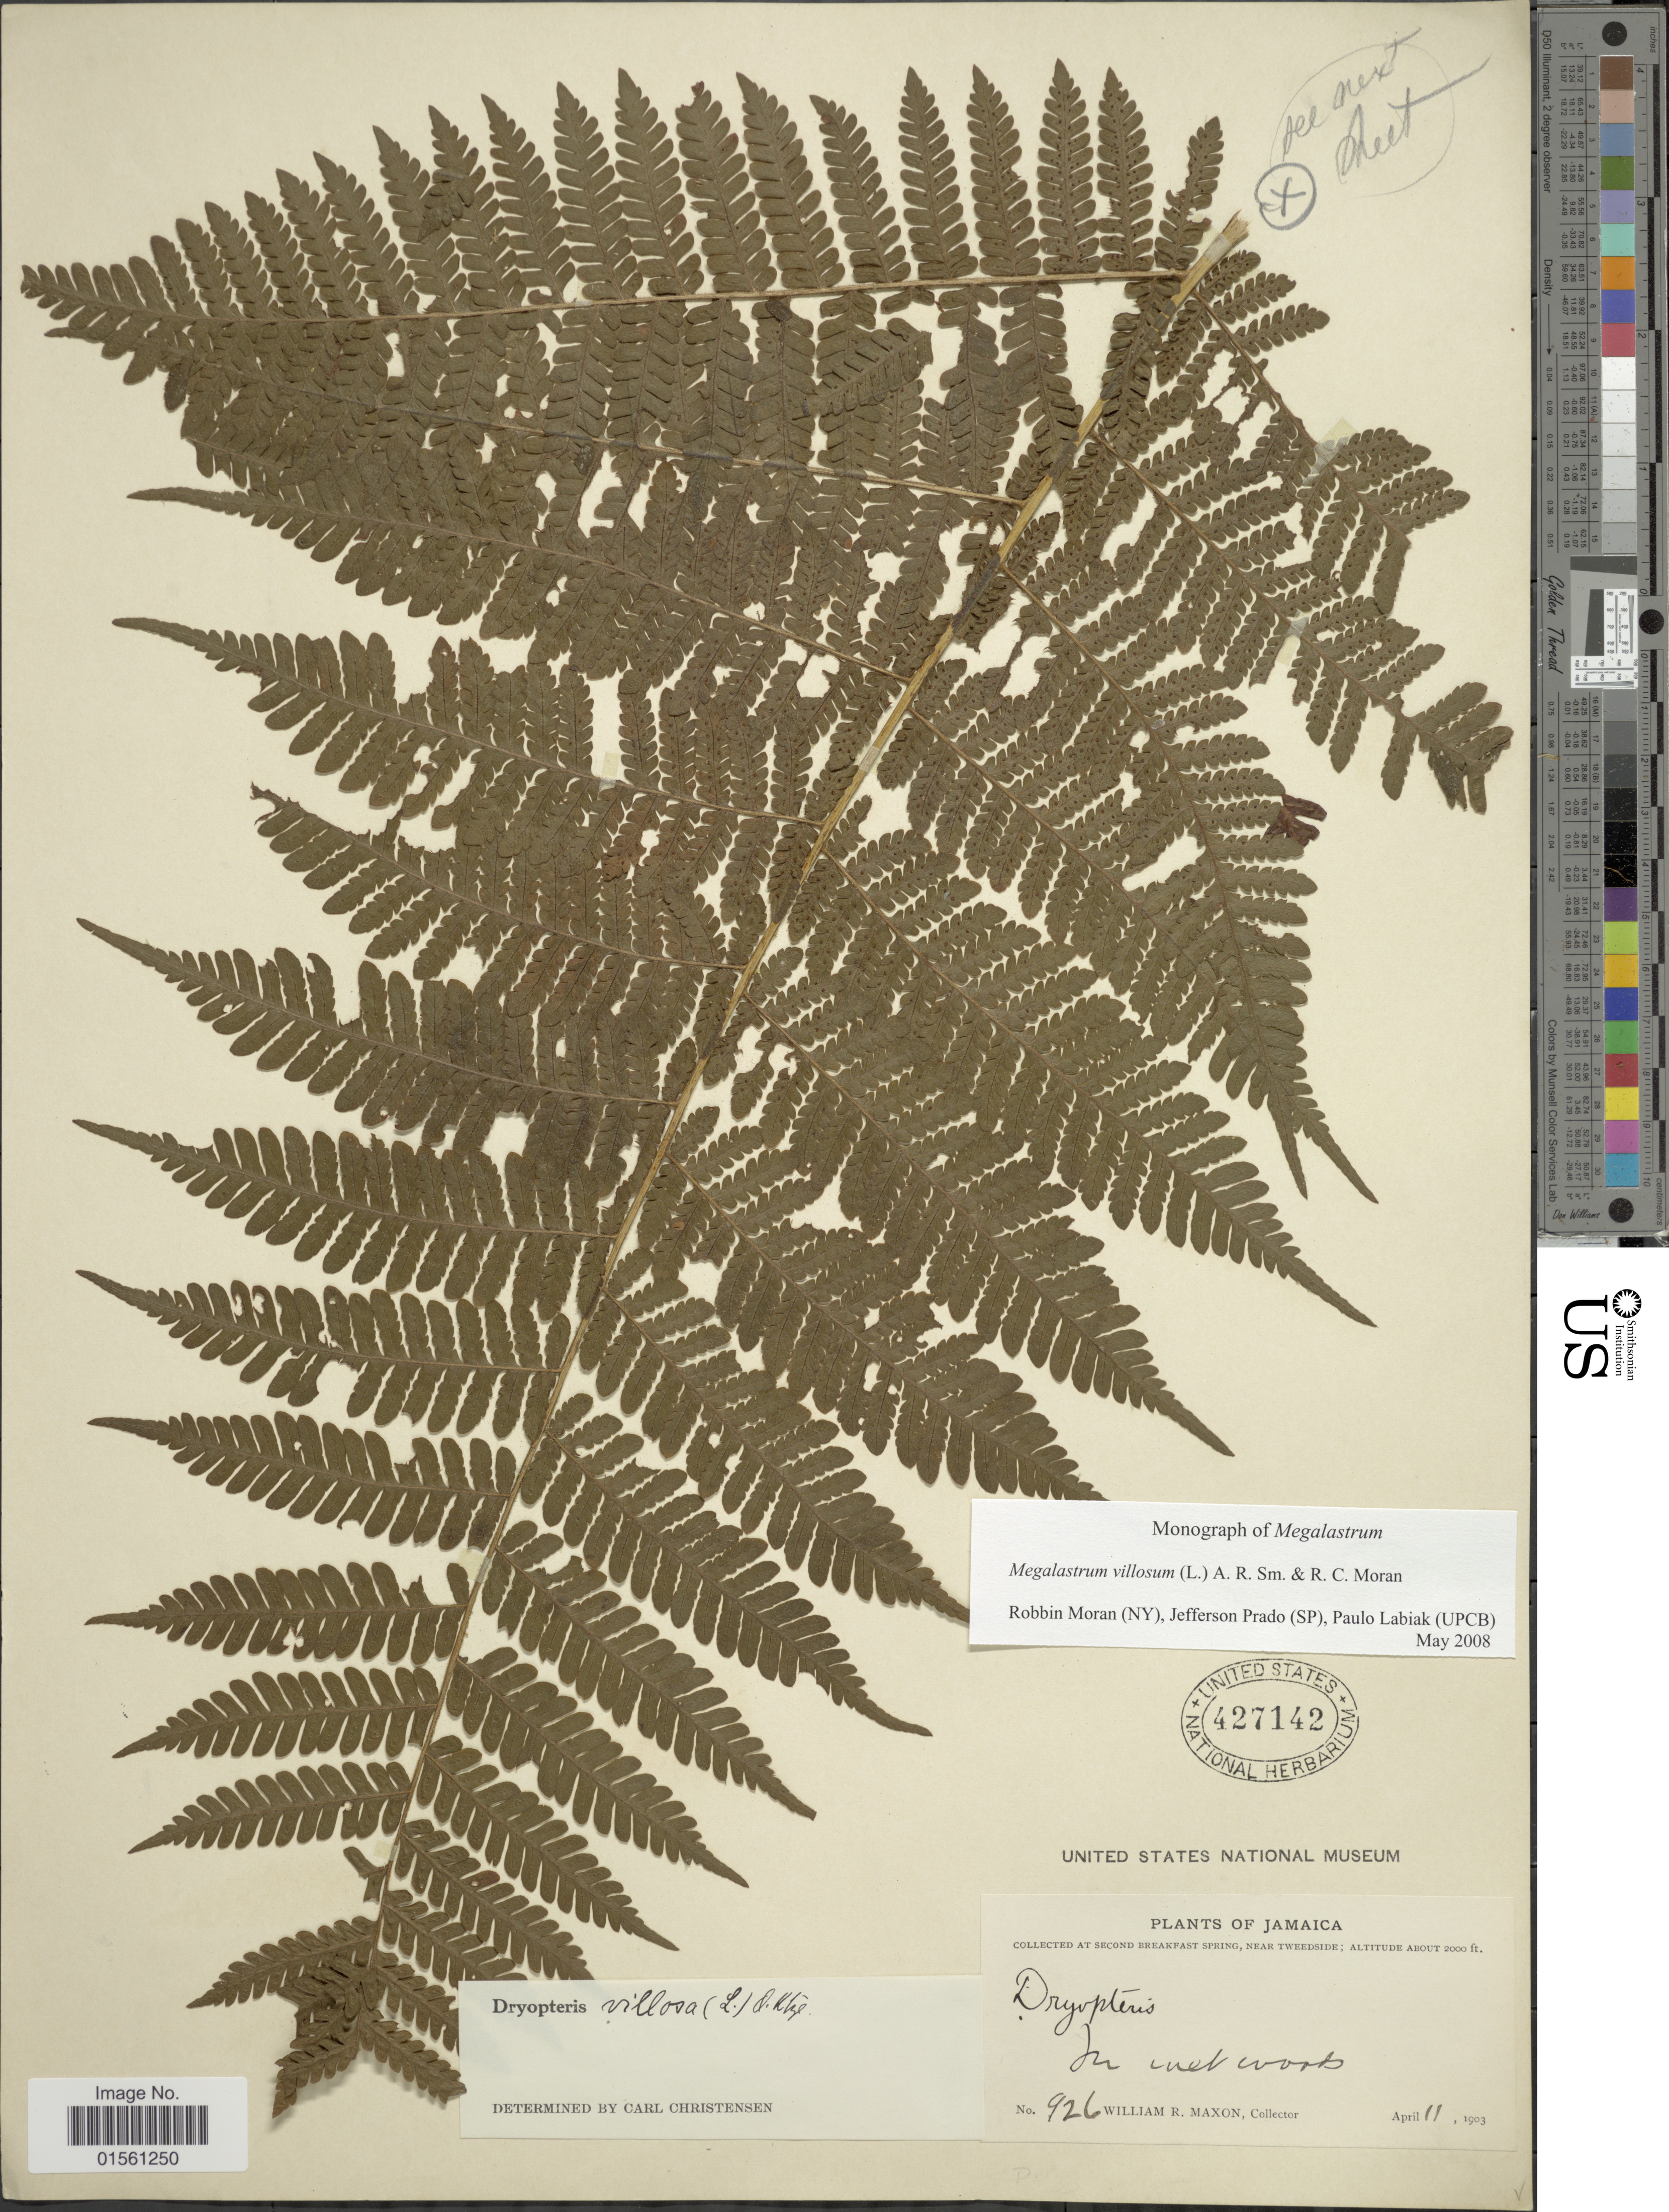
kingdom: Plantae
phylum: Tracheophyta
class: Polypodiopsida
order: Polypodiales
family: Dryopteridaceae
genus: Megalastrum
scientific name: Megalastrum villosum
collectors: W. R. Maxon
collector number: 926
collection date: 1903-04-11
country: Jamaica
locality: Second Breakfast Spring, Near Tweedside.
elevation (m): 610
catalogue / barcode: US 427142